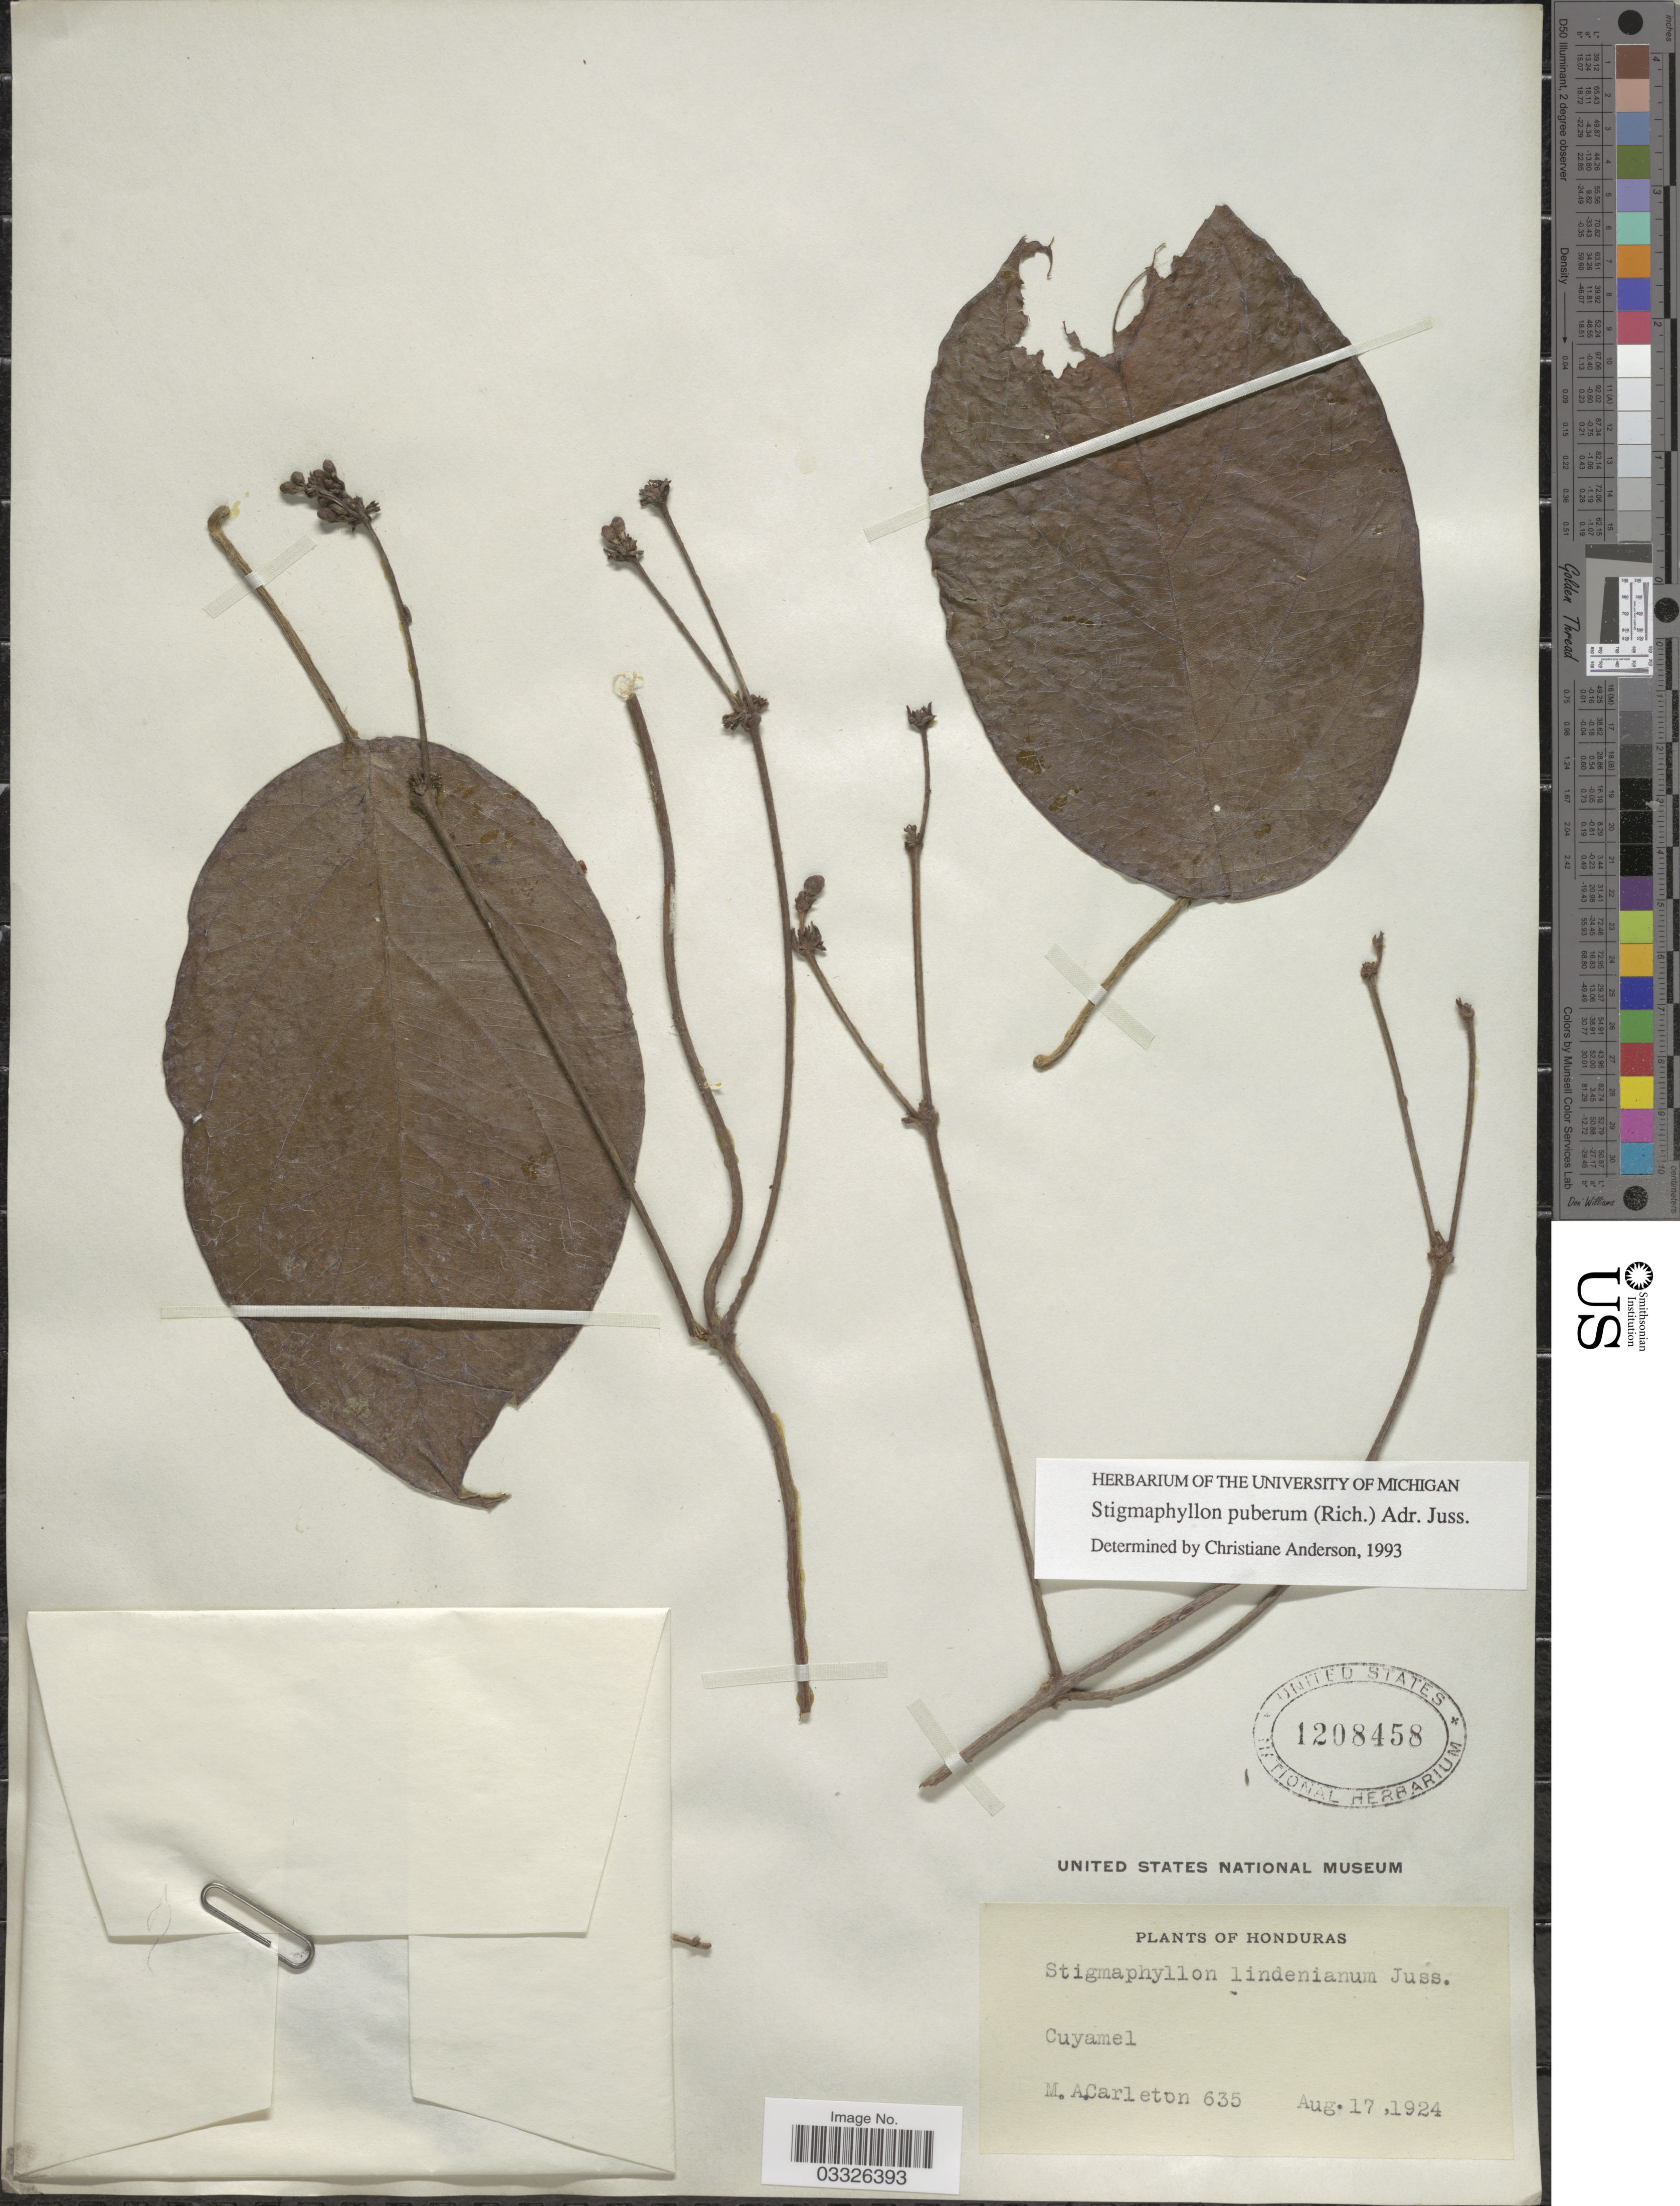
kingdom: Plantae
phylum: Tracheophyta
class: Magnoliopsida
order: Malpighiales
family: Malpighiaceae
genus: Stigmaphyllon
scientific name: Stigmaphyllon puberum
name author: (Rich.) A. Juss.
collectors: M. A. Carleton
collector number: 635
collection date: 1924-08-17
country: Honduras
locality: Cuyamel.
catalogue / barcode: US 1208458